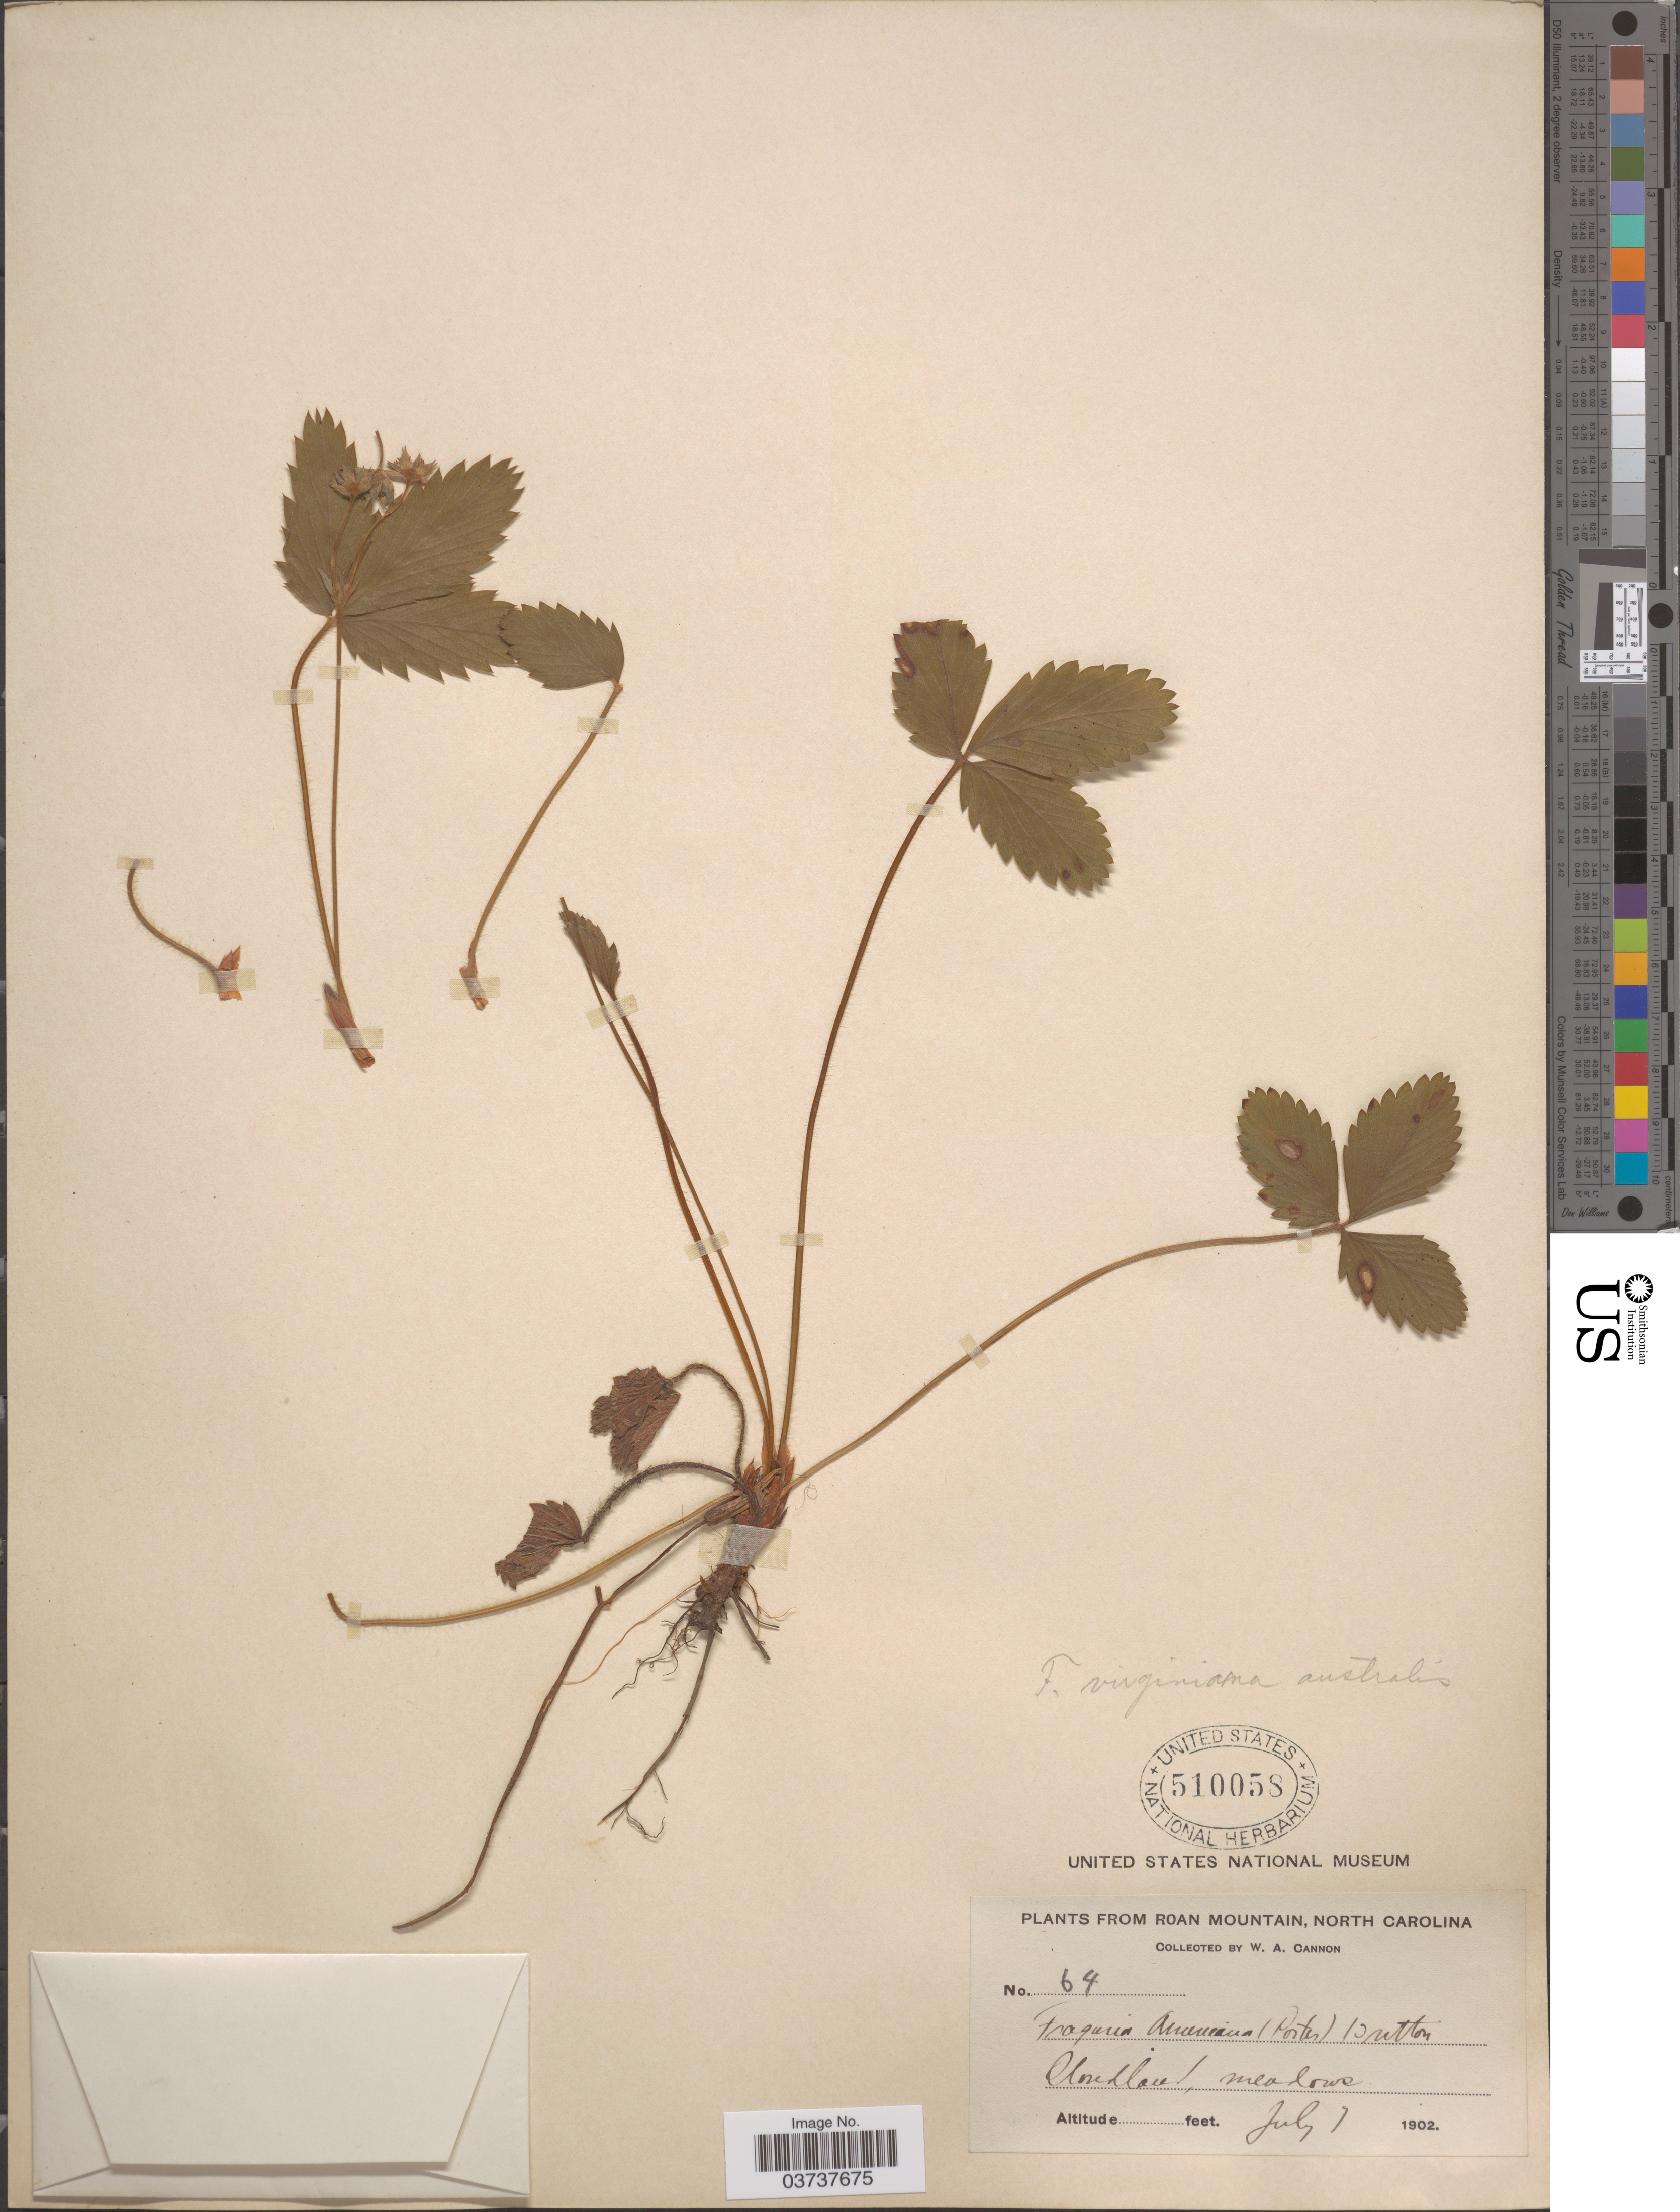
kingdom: Plantae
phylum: Tracheophyta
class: Magnoliopsida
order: Rosales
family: Rosaceae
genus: Fragaria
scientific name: Fragaria virginiana var. australis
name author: Rydb.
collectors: W. Cannon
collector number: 64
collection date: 1902-07-07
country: United States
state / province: North Carolina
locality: Roan Mountain. Cloudland.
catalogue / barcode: US 510058